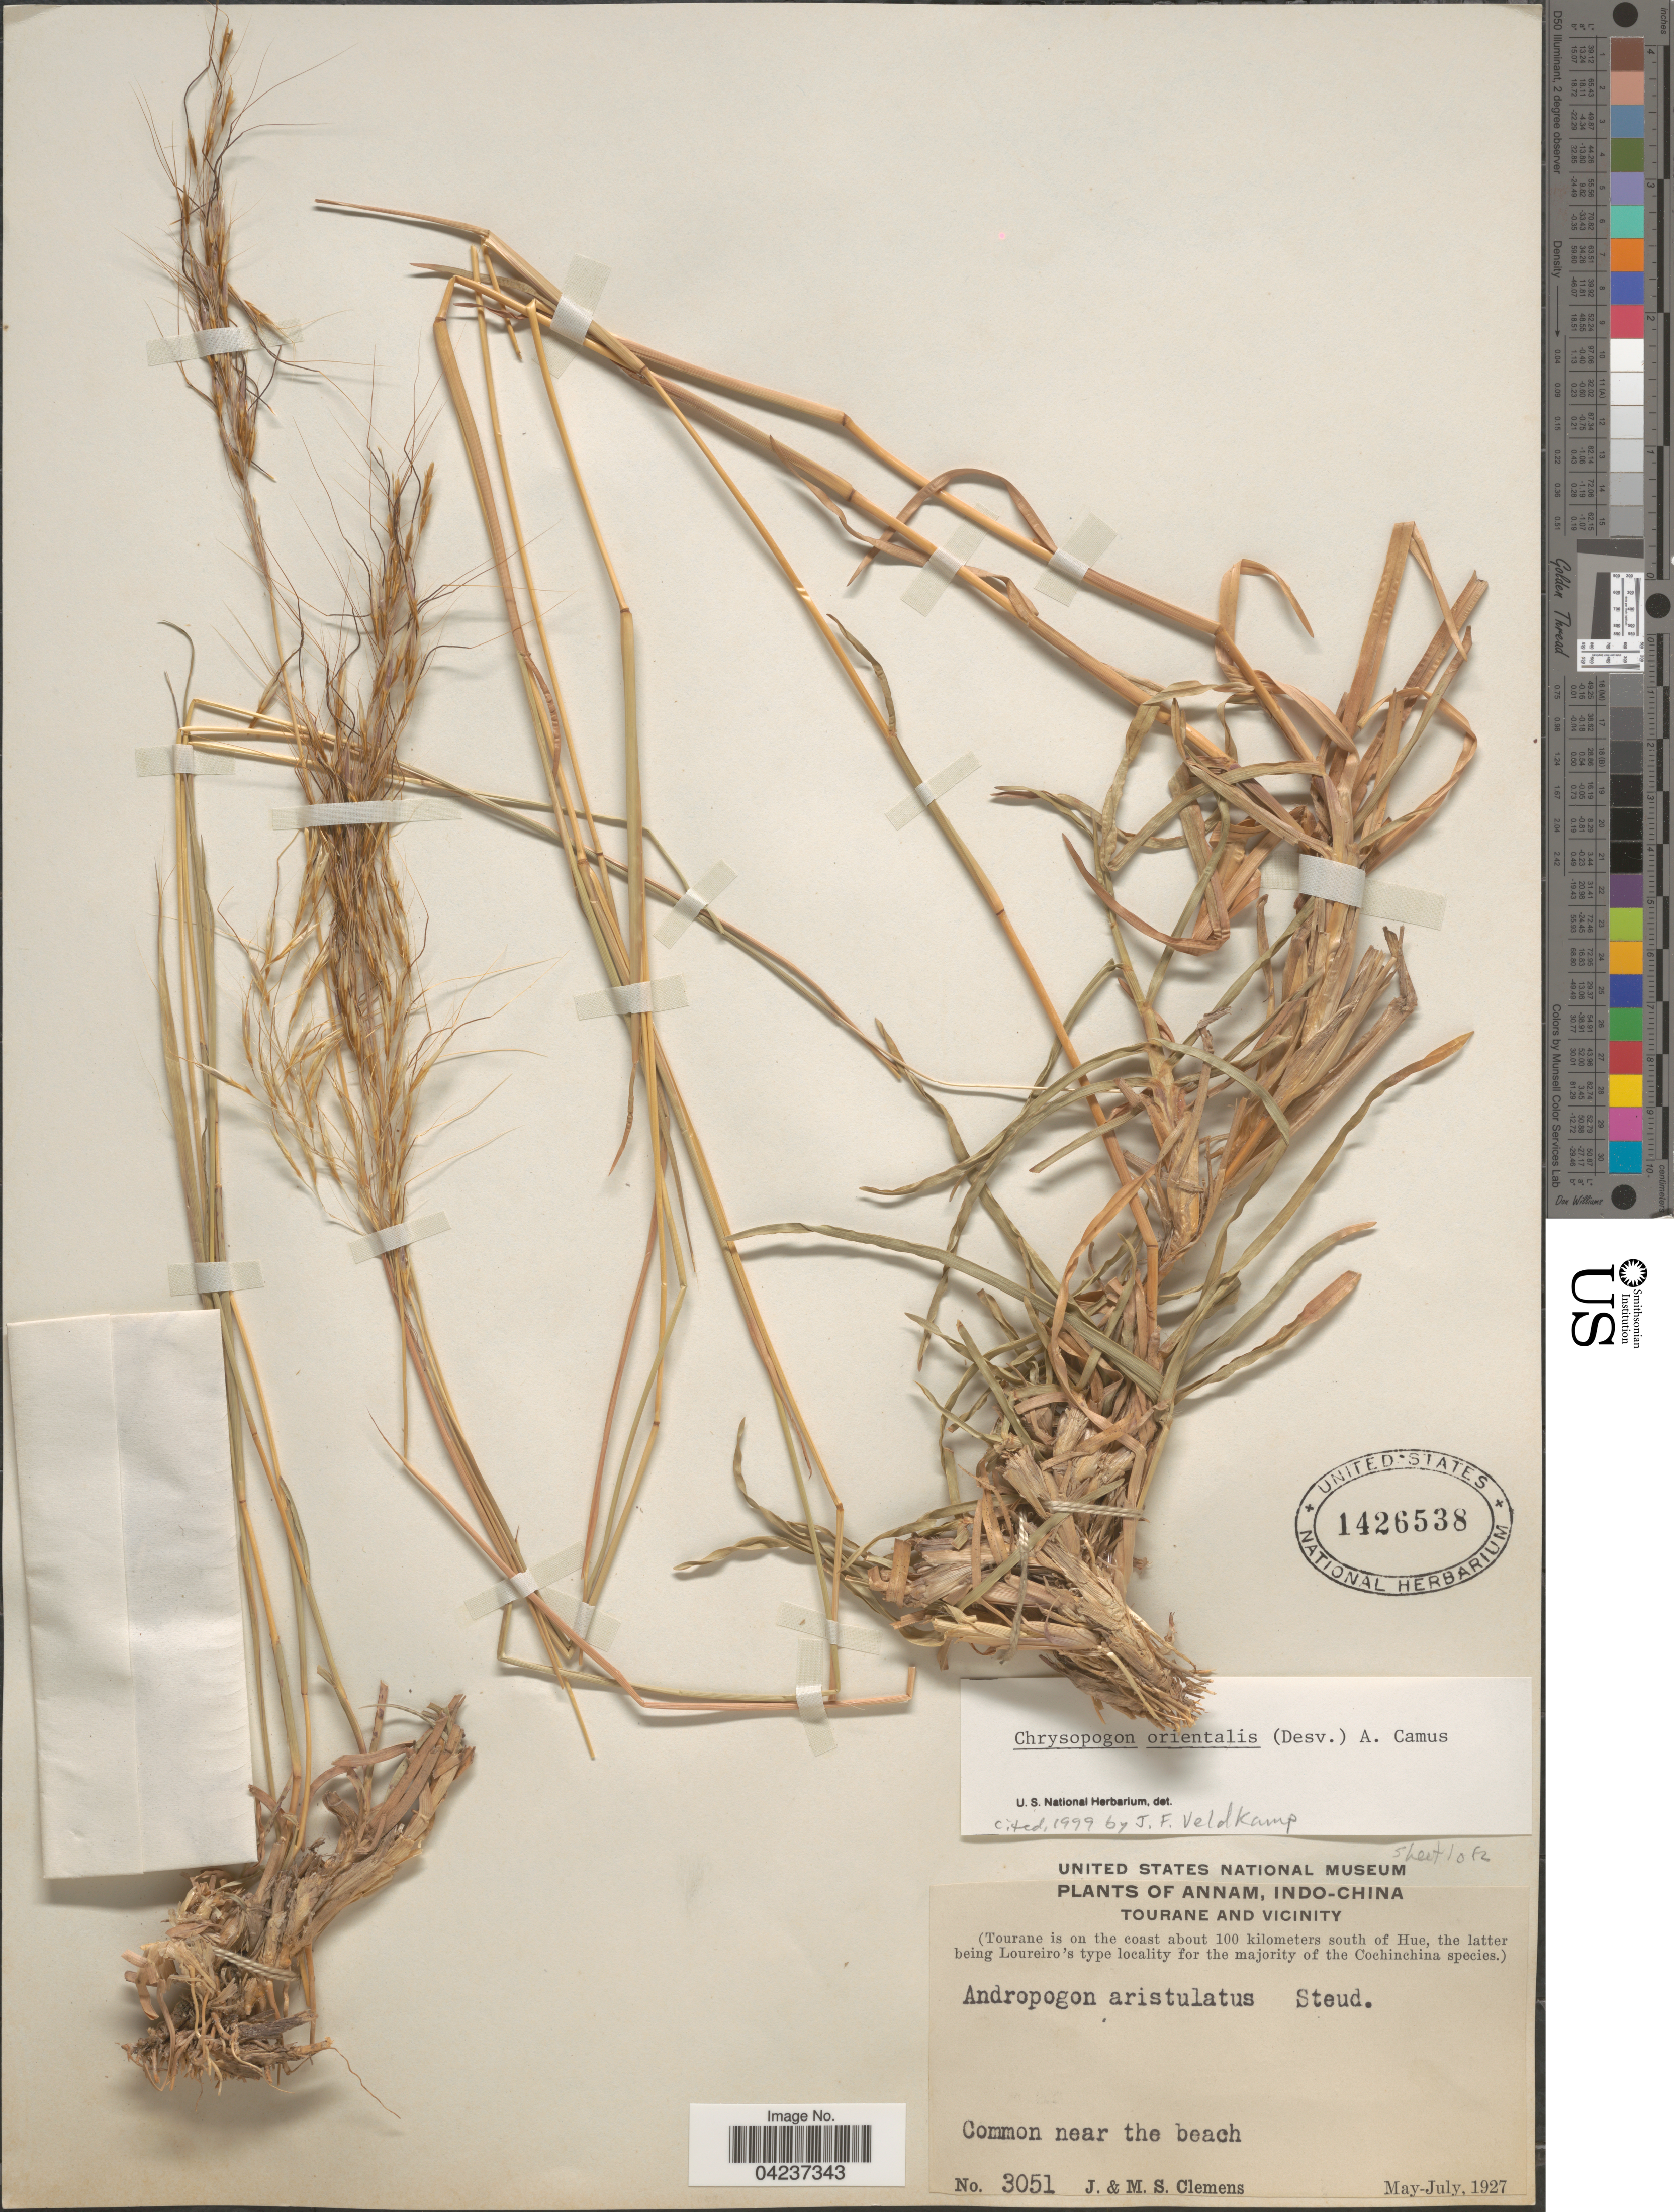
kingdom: Plantae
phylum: Tracheophyta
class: Liliopsida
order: Poales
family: Poaceae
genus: Chrysopogon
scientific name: Chrysopogon orientalis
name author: (Desv.) A. Camus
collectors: J. Clemens & M. S. Clemens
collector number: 3051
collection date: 1927-05/1927-07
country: Vietnam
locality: Annam. Tourane And Vicinity. (Tourane is on the coast about 100 kilometers south of Hue).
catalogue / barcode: US 1426538